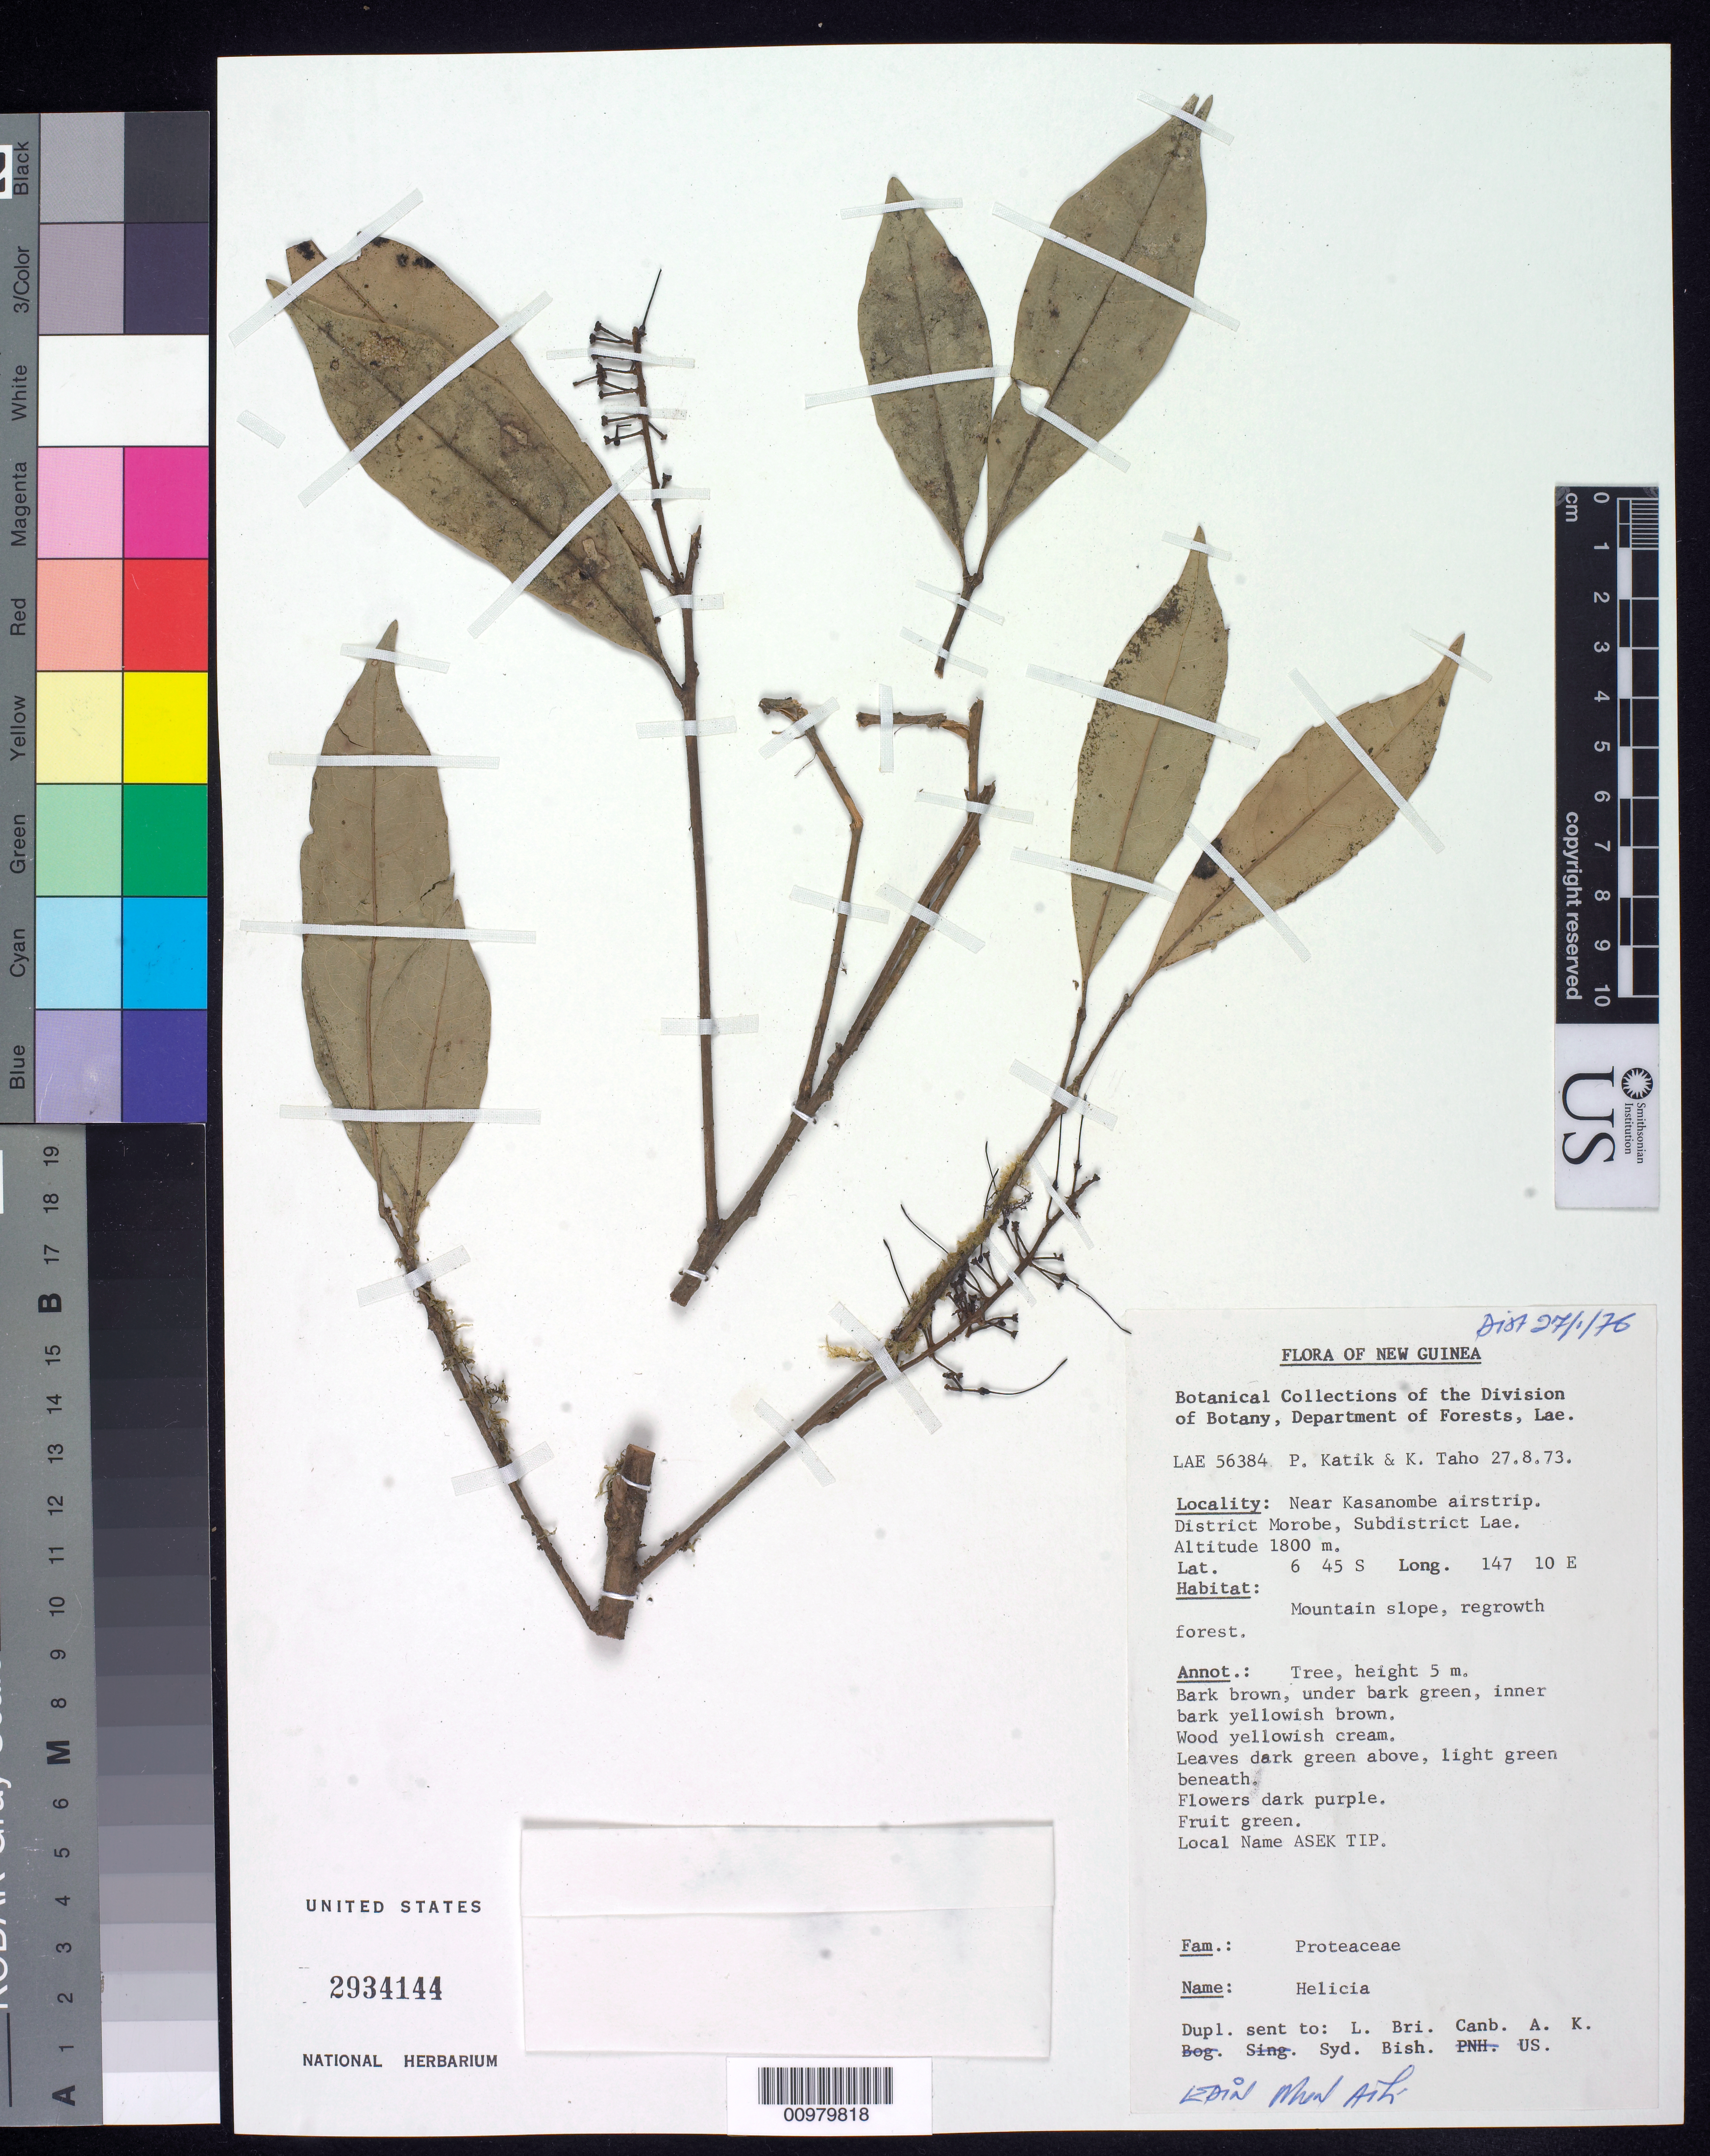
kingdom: Plantae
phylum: Tracheophyta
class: Magnoliopsida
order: Proteales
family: Proteaceae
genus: Helicia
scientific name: Helicia sp.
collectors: P. Katik & K. Taho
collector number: LAE 56384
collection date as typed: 27 Aug 1973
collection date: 1973-08-27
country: Papua New Guinea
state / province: Morobe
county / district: Lae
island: New Guinea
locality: Near Kasanombe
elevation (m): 1800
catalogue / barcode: US 2934144